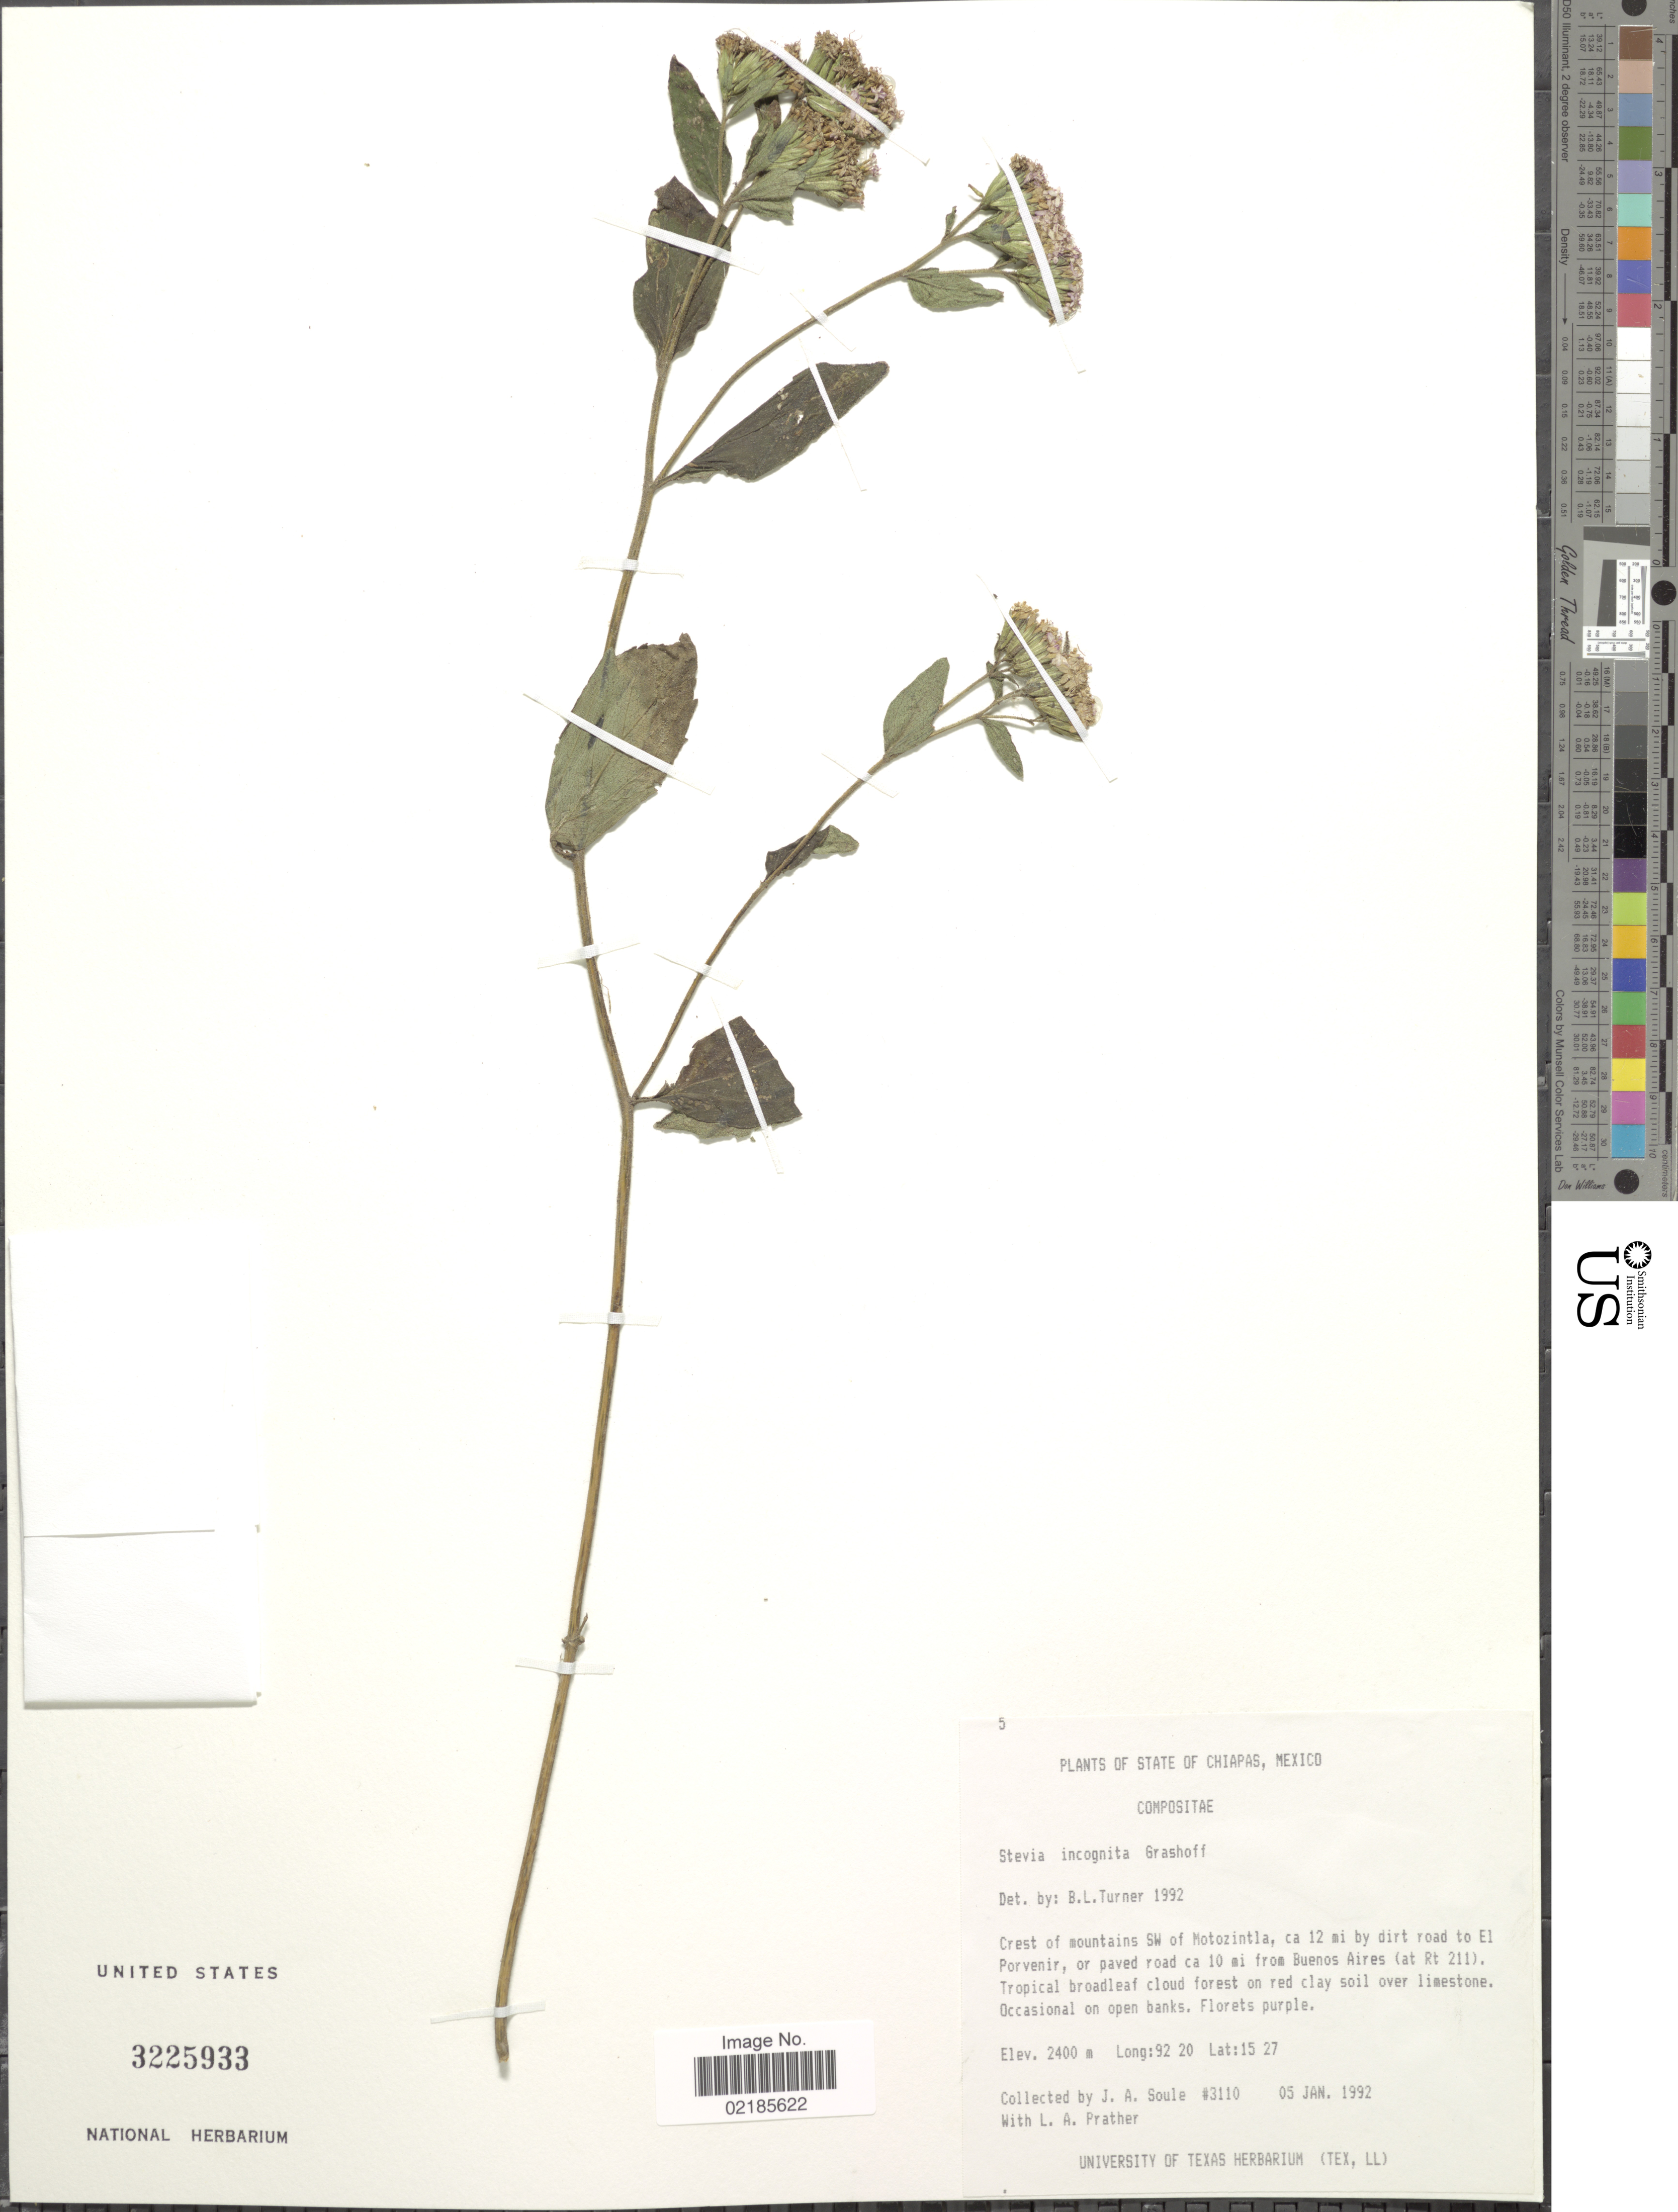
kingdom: Plantae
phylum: Tracheophyta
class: Magnoliopsida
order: Asterales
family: Asteraceae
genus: Stevia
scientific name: Stevia incognita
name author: Grashoff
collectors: J. Soule & L. A. Prather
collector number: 3110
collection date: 1992-01-05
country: Mexico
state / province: Chiapas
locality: Crest of mountains SW of Motozintla, ca 12 mi by dirt road to El Porvenir, or paved road ca 10 mi from Buenos Aires (at Rt 211)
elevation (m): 2400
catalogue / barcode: US 3225933